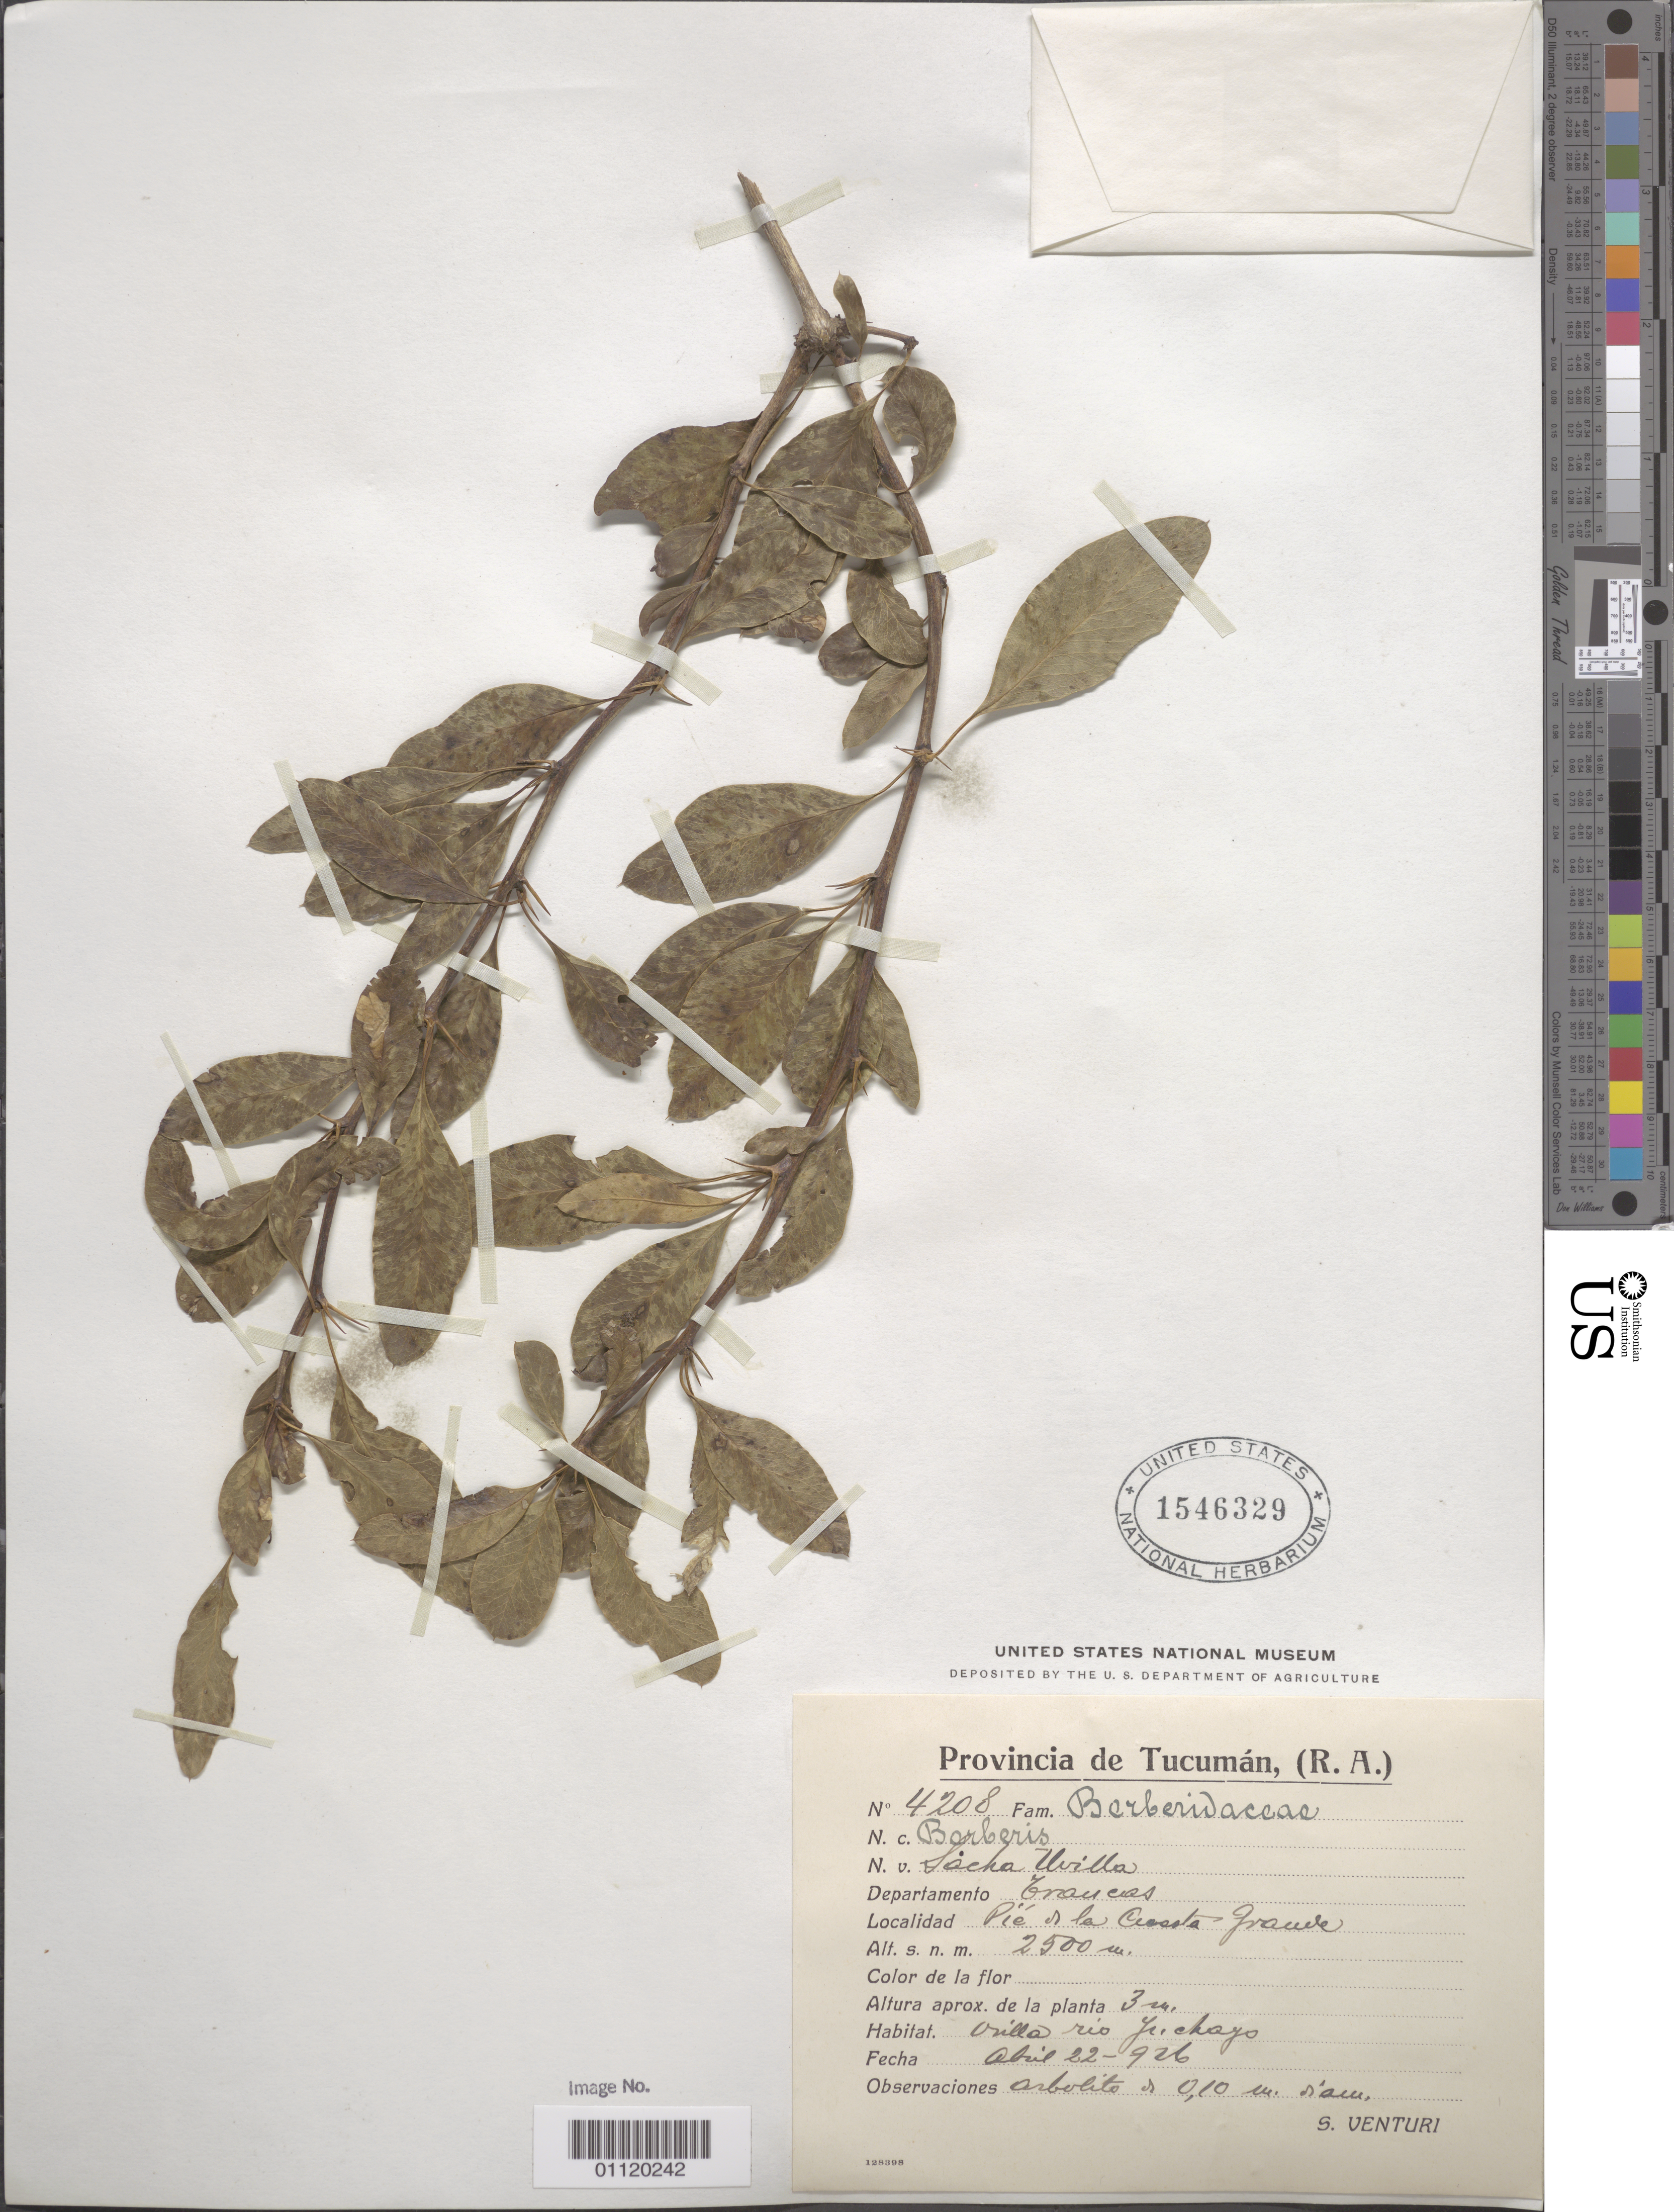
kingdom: Plantae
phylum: Tracheophyta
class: Magnoliopsida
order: Ranunculales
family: Berberidaceae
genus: Berberis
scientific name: Berberis sp.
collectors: S. Venturi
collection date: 1926-04-22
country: Argentina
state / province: Tucuman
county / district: Graneros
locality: Pie de La Cuesta.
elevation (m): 2500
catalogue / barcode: US 1546329